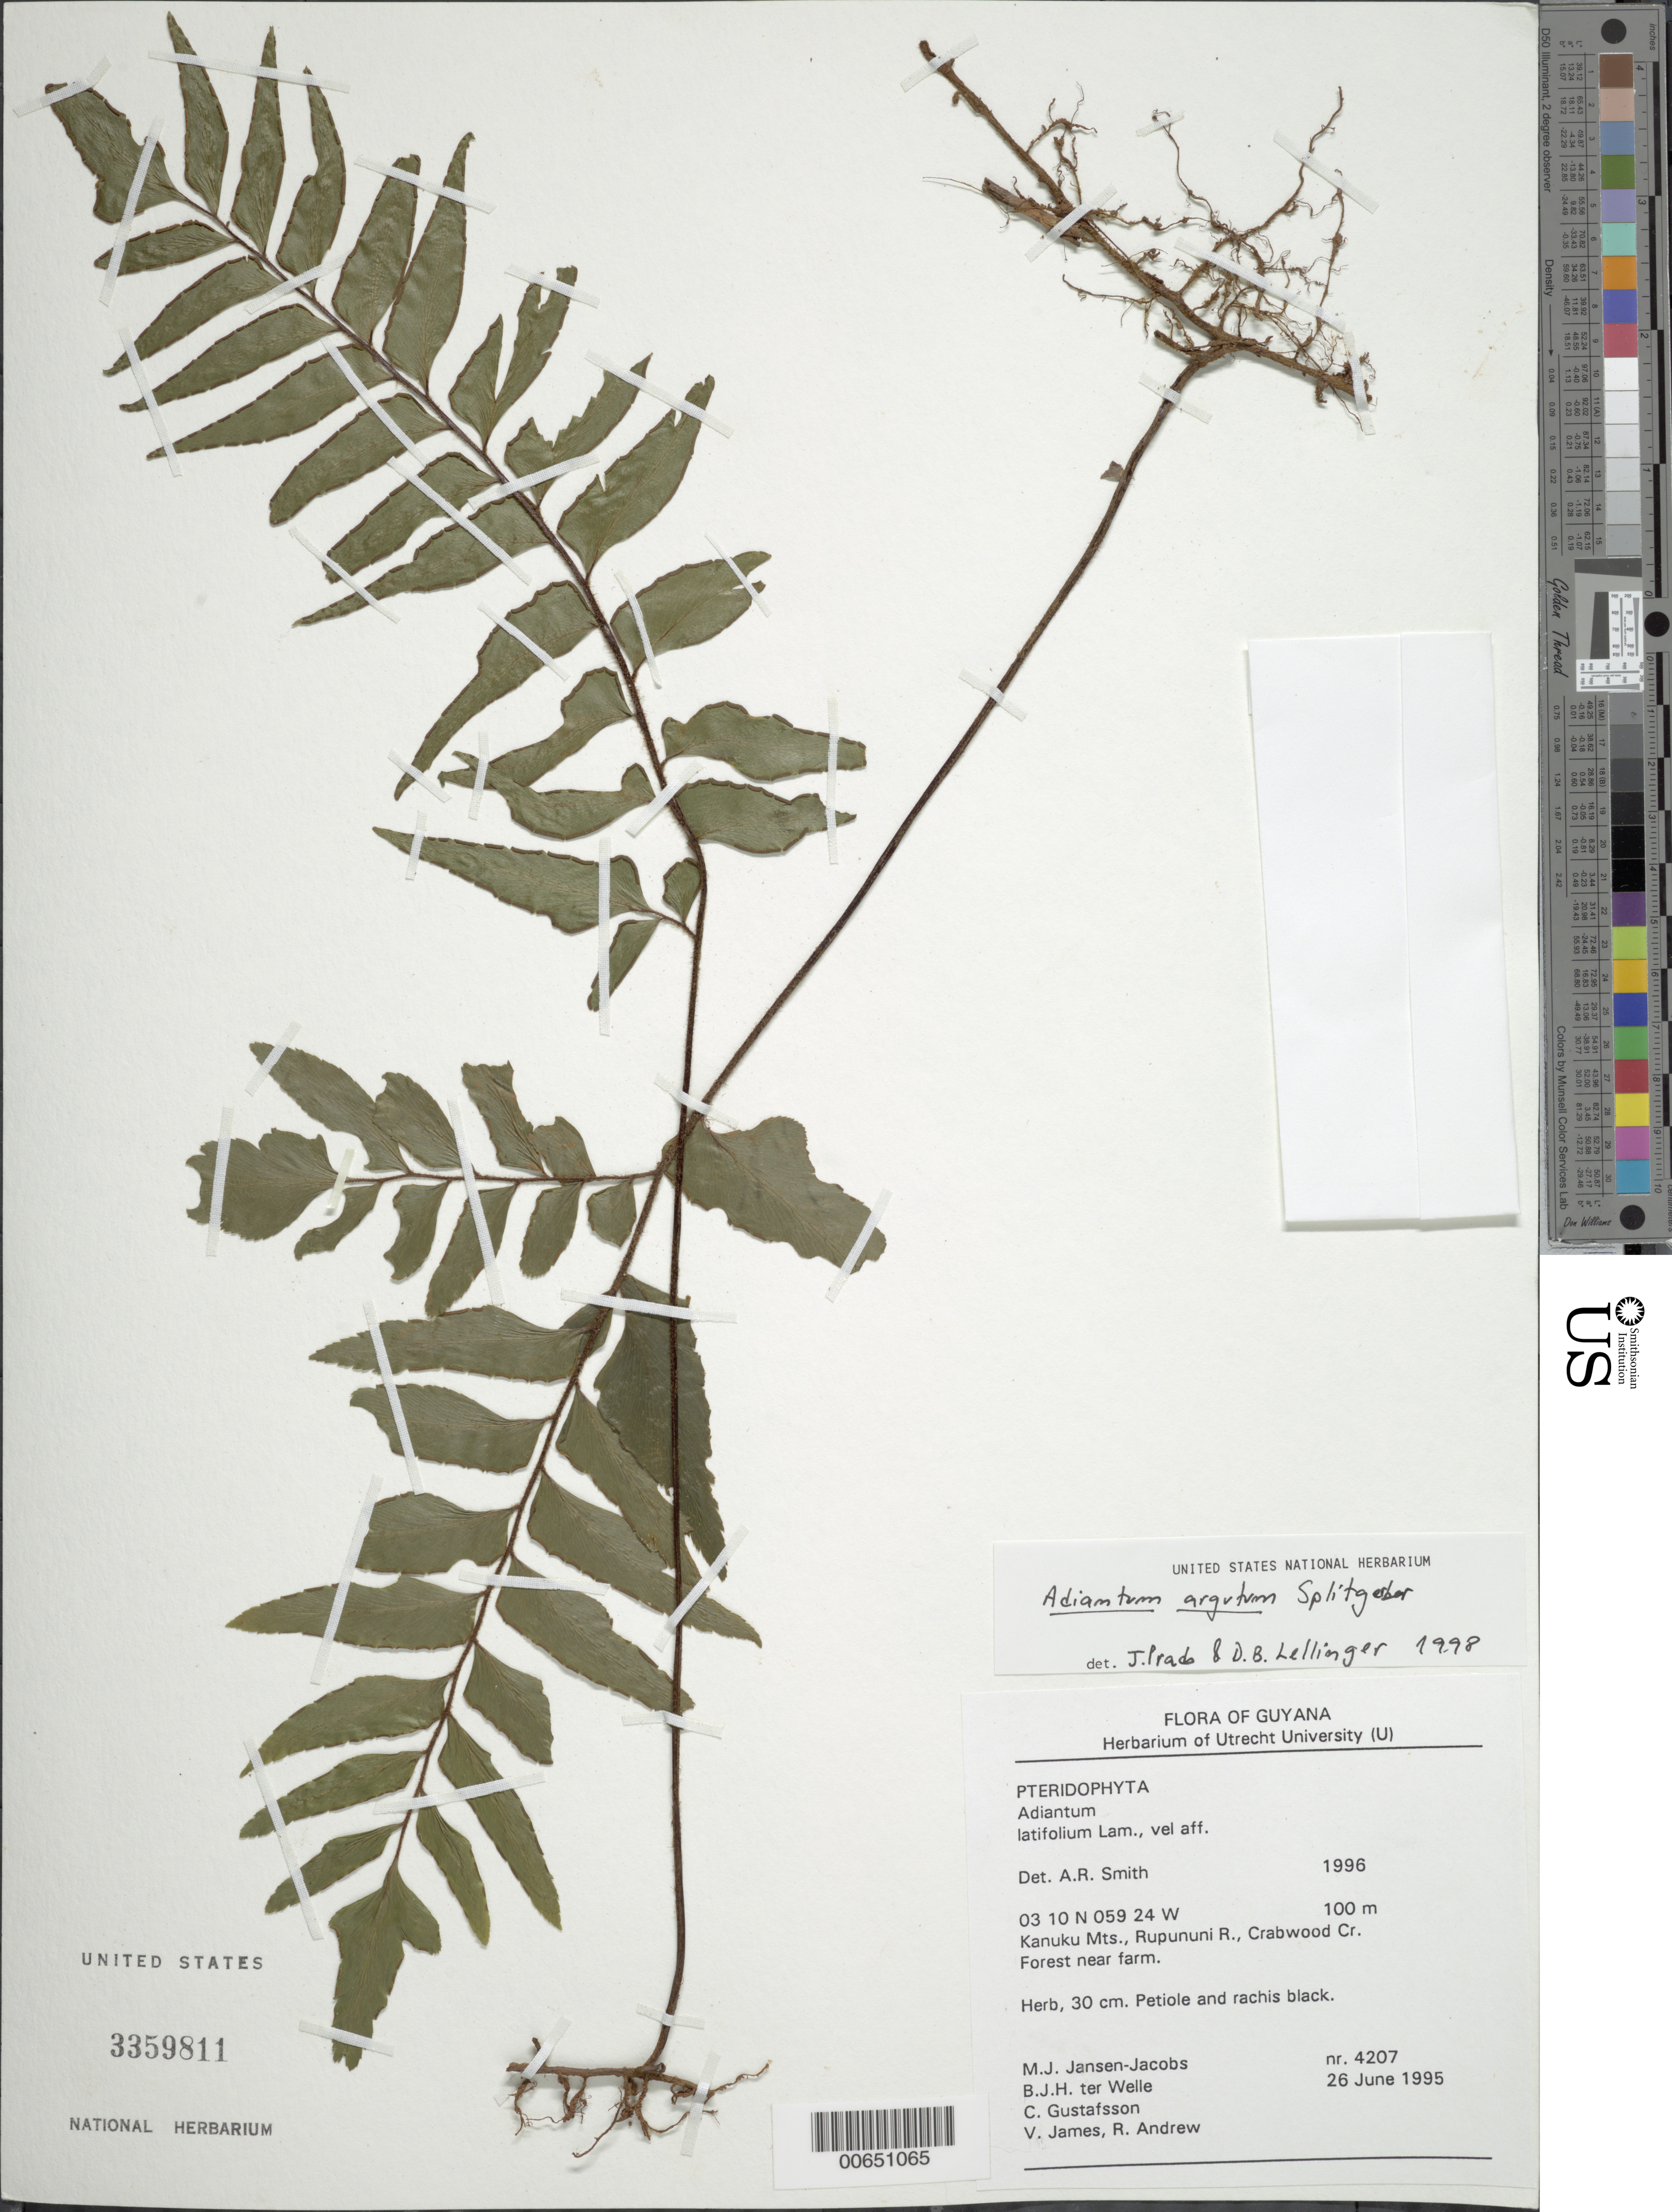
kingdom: Plantae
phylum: Tracheophyta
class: Polypodiopsida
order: Polypodiales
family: Pteridaceae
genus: Adiantum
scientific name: Adiantum argutum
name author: Splitg.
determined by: Prado, J.; Lellinger, D. B.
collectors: M. J. Jansen-Jacobs, B. Welle, C. G. Gustafsson, V. James & R. Andrew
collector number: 4207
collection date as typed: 26-Jun-95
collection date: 1995-06-26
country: Guyana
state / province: U. Takutu-U. Essequibo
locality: Crabwood Creek, Rupununi River, Kanuku Mts.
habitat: Forest near farm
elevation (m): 100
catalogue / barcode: US 3359811